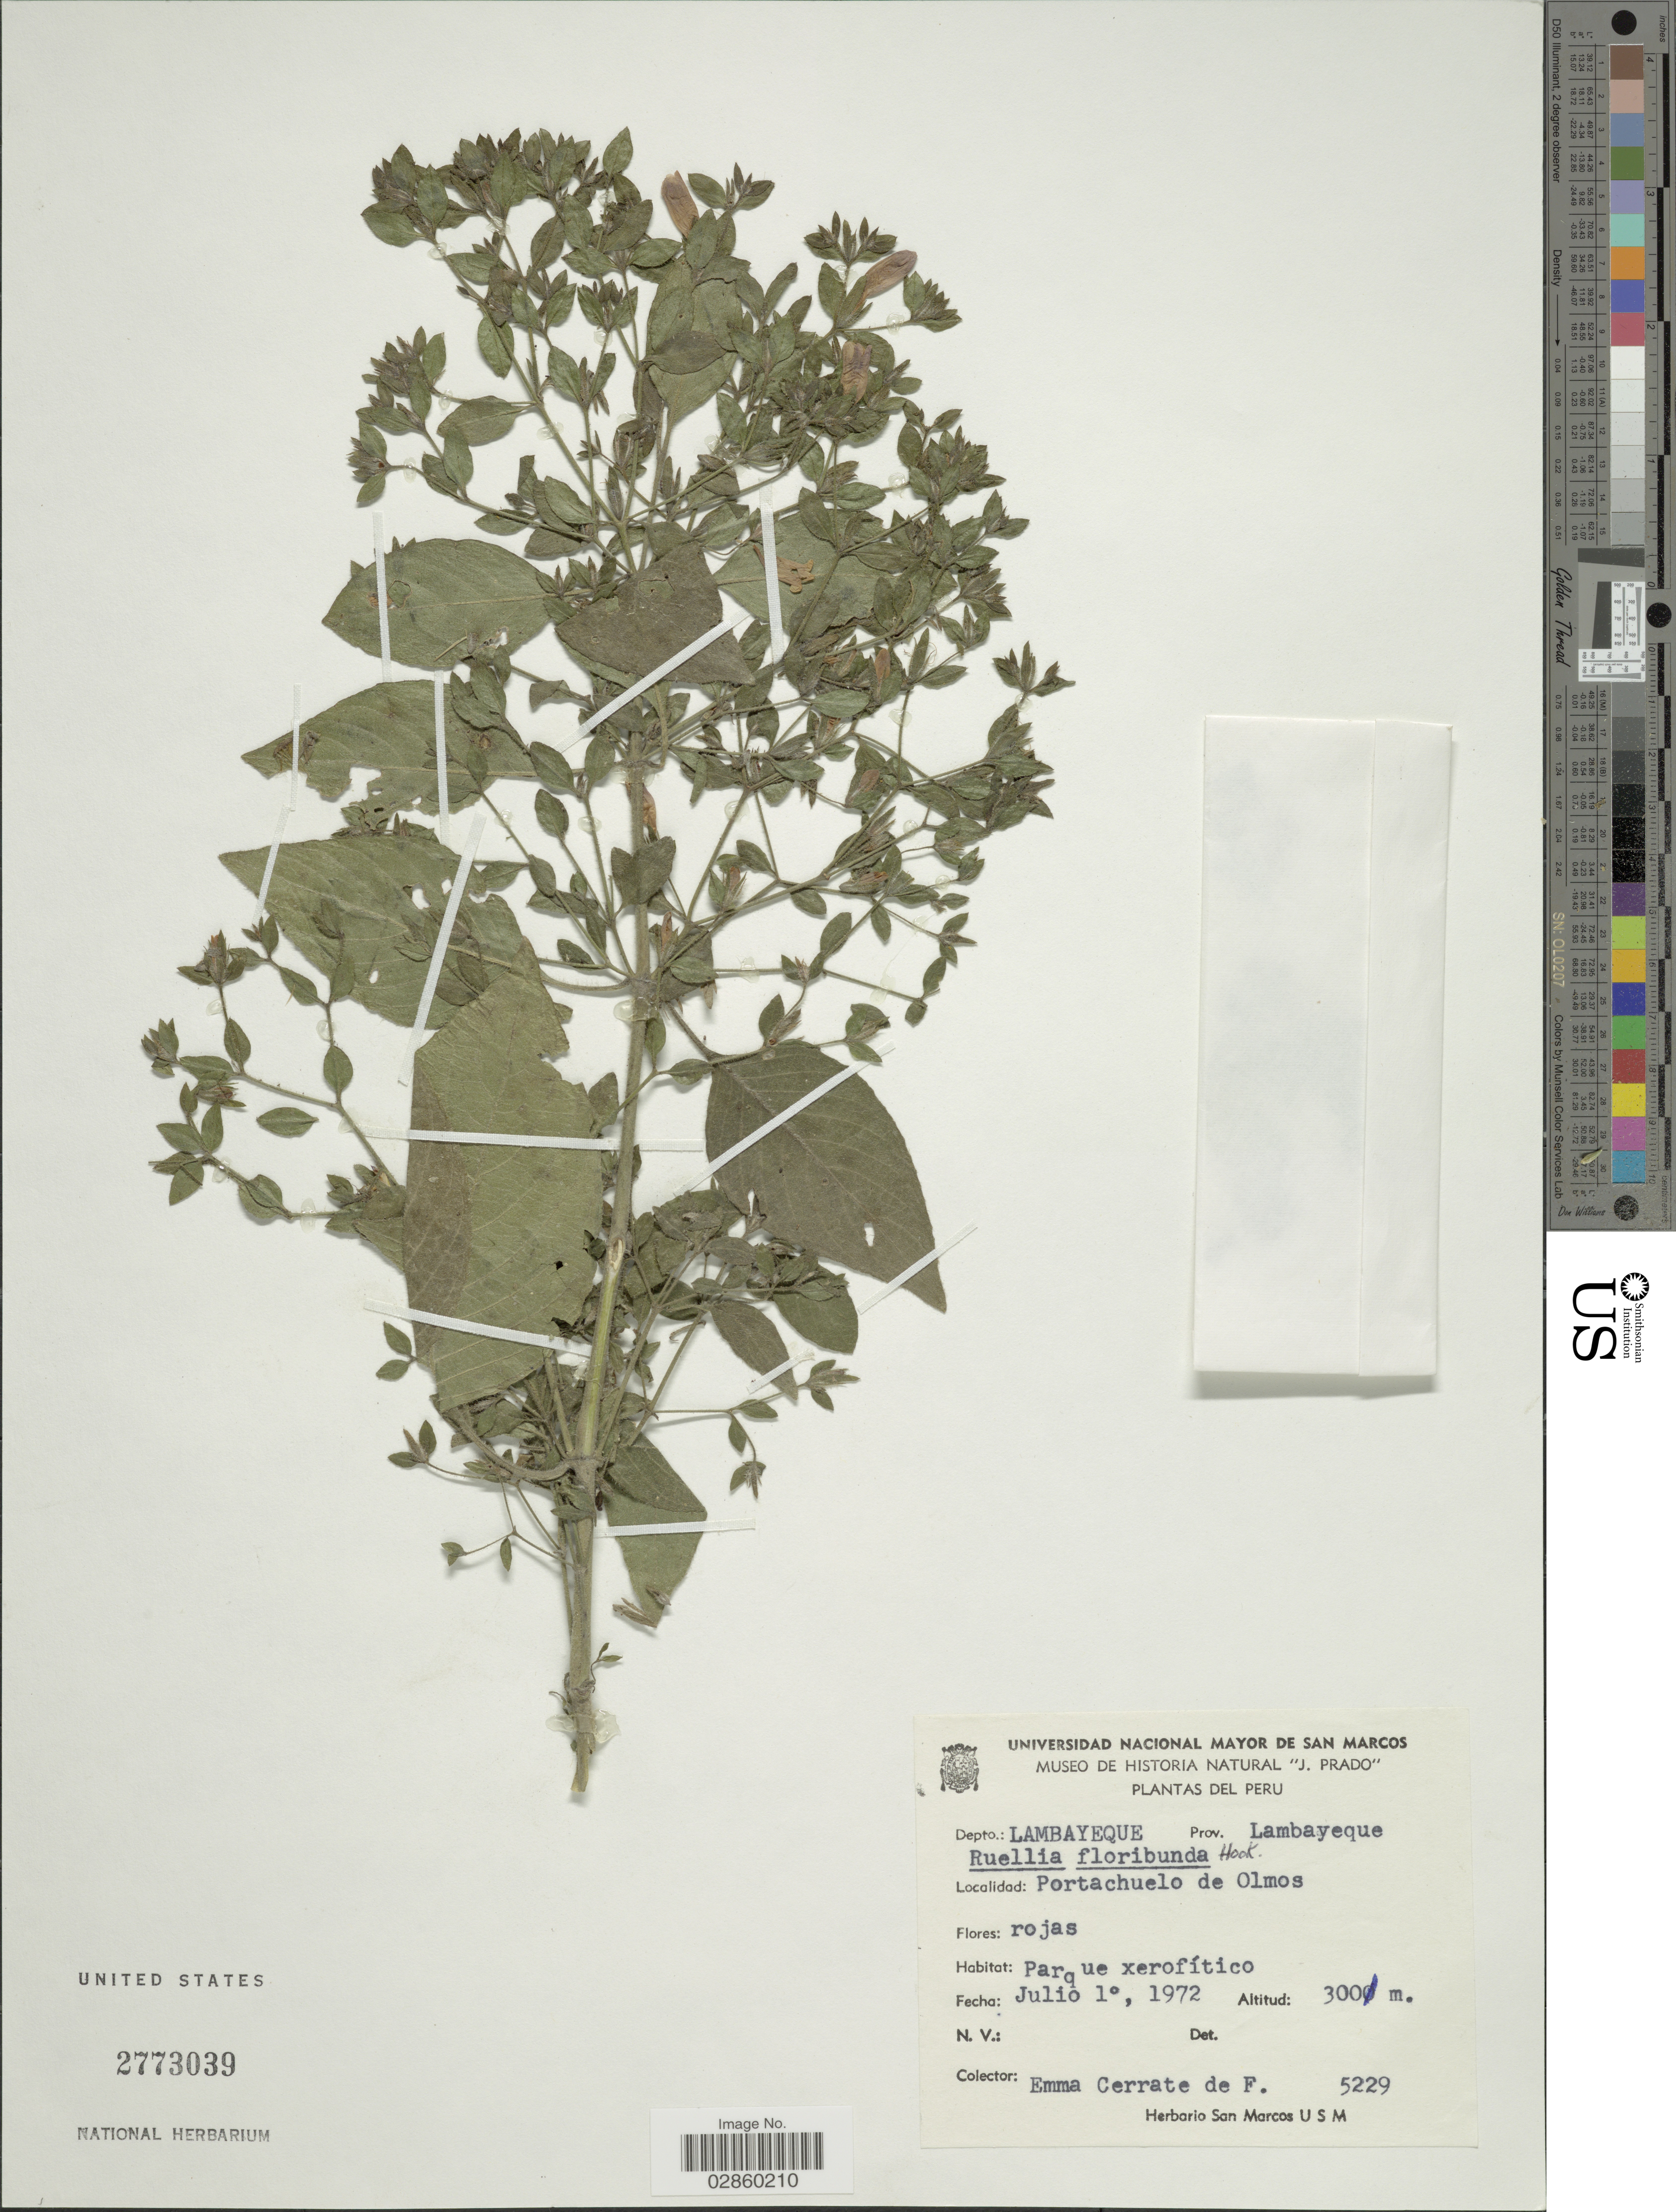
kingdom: Plantae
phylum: Tracheophyta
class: Magnoliopsida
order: Lamiales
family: Acanthaceae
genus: Ruellia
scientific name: Ruellia floribunda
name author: Hook.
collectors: E. Cerrate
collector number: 5229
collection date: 1972-07-01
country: Peru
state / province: Lambayeque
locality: Depto Lambayeque, Portachuelo de Olmos.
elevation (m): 300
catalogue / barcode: US 2773039